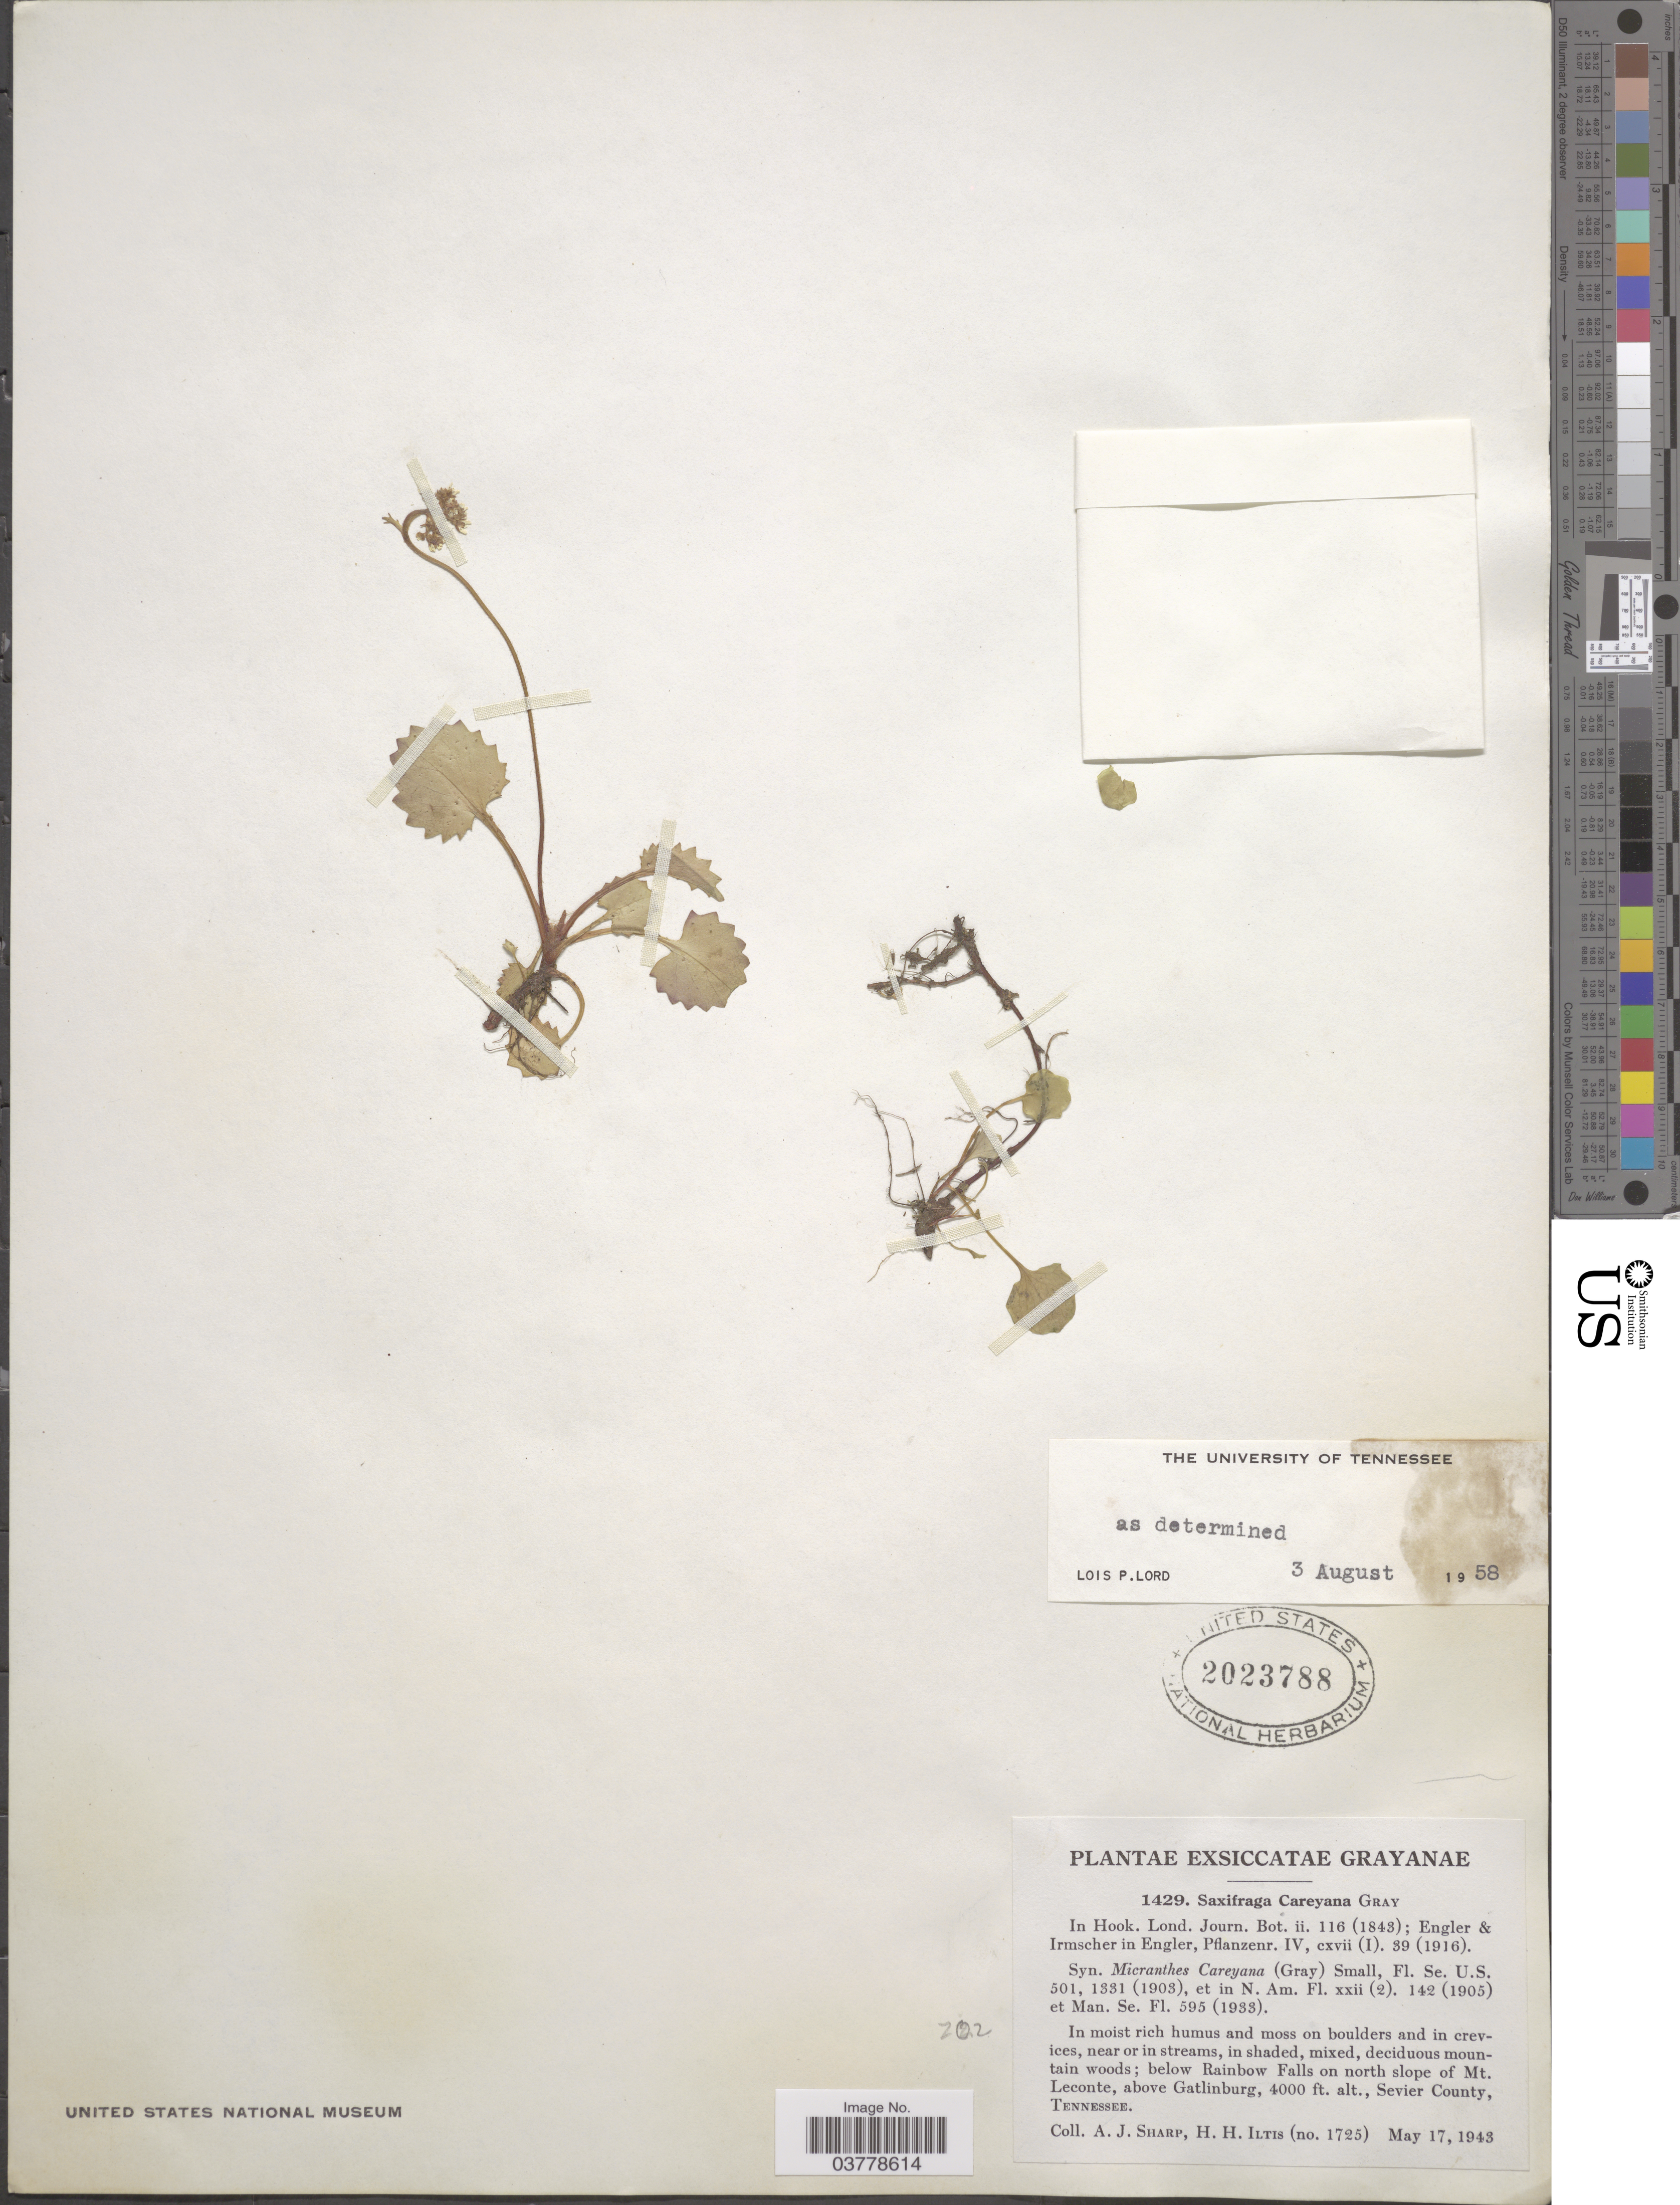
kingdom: Plantae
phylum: Tracheophyta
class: Magnoliopsida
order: Saxifragales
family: Saxifragaceae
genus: Saxifraga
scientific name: Saxifraga careyana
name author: A. Gray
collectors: A. J. Sharp & H. H. Iltis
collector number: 1725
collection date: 1943-05-17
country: United States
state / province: Tennessee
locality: Below Rainbow Falls on north slope of Mt. Leconte, above Gatlinburg, Sevier County.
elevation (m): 1219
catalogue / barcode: US 2023788